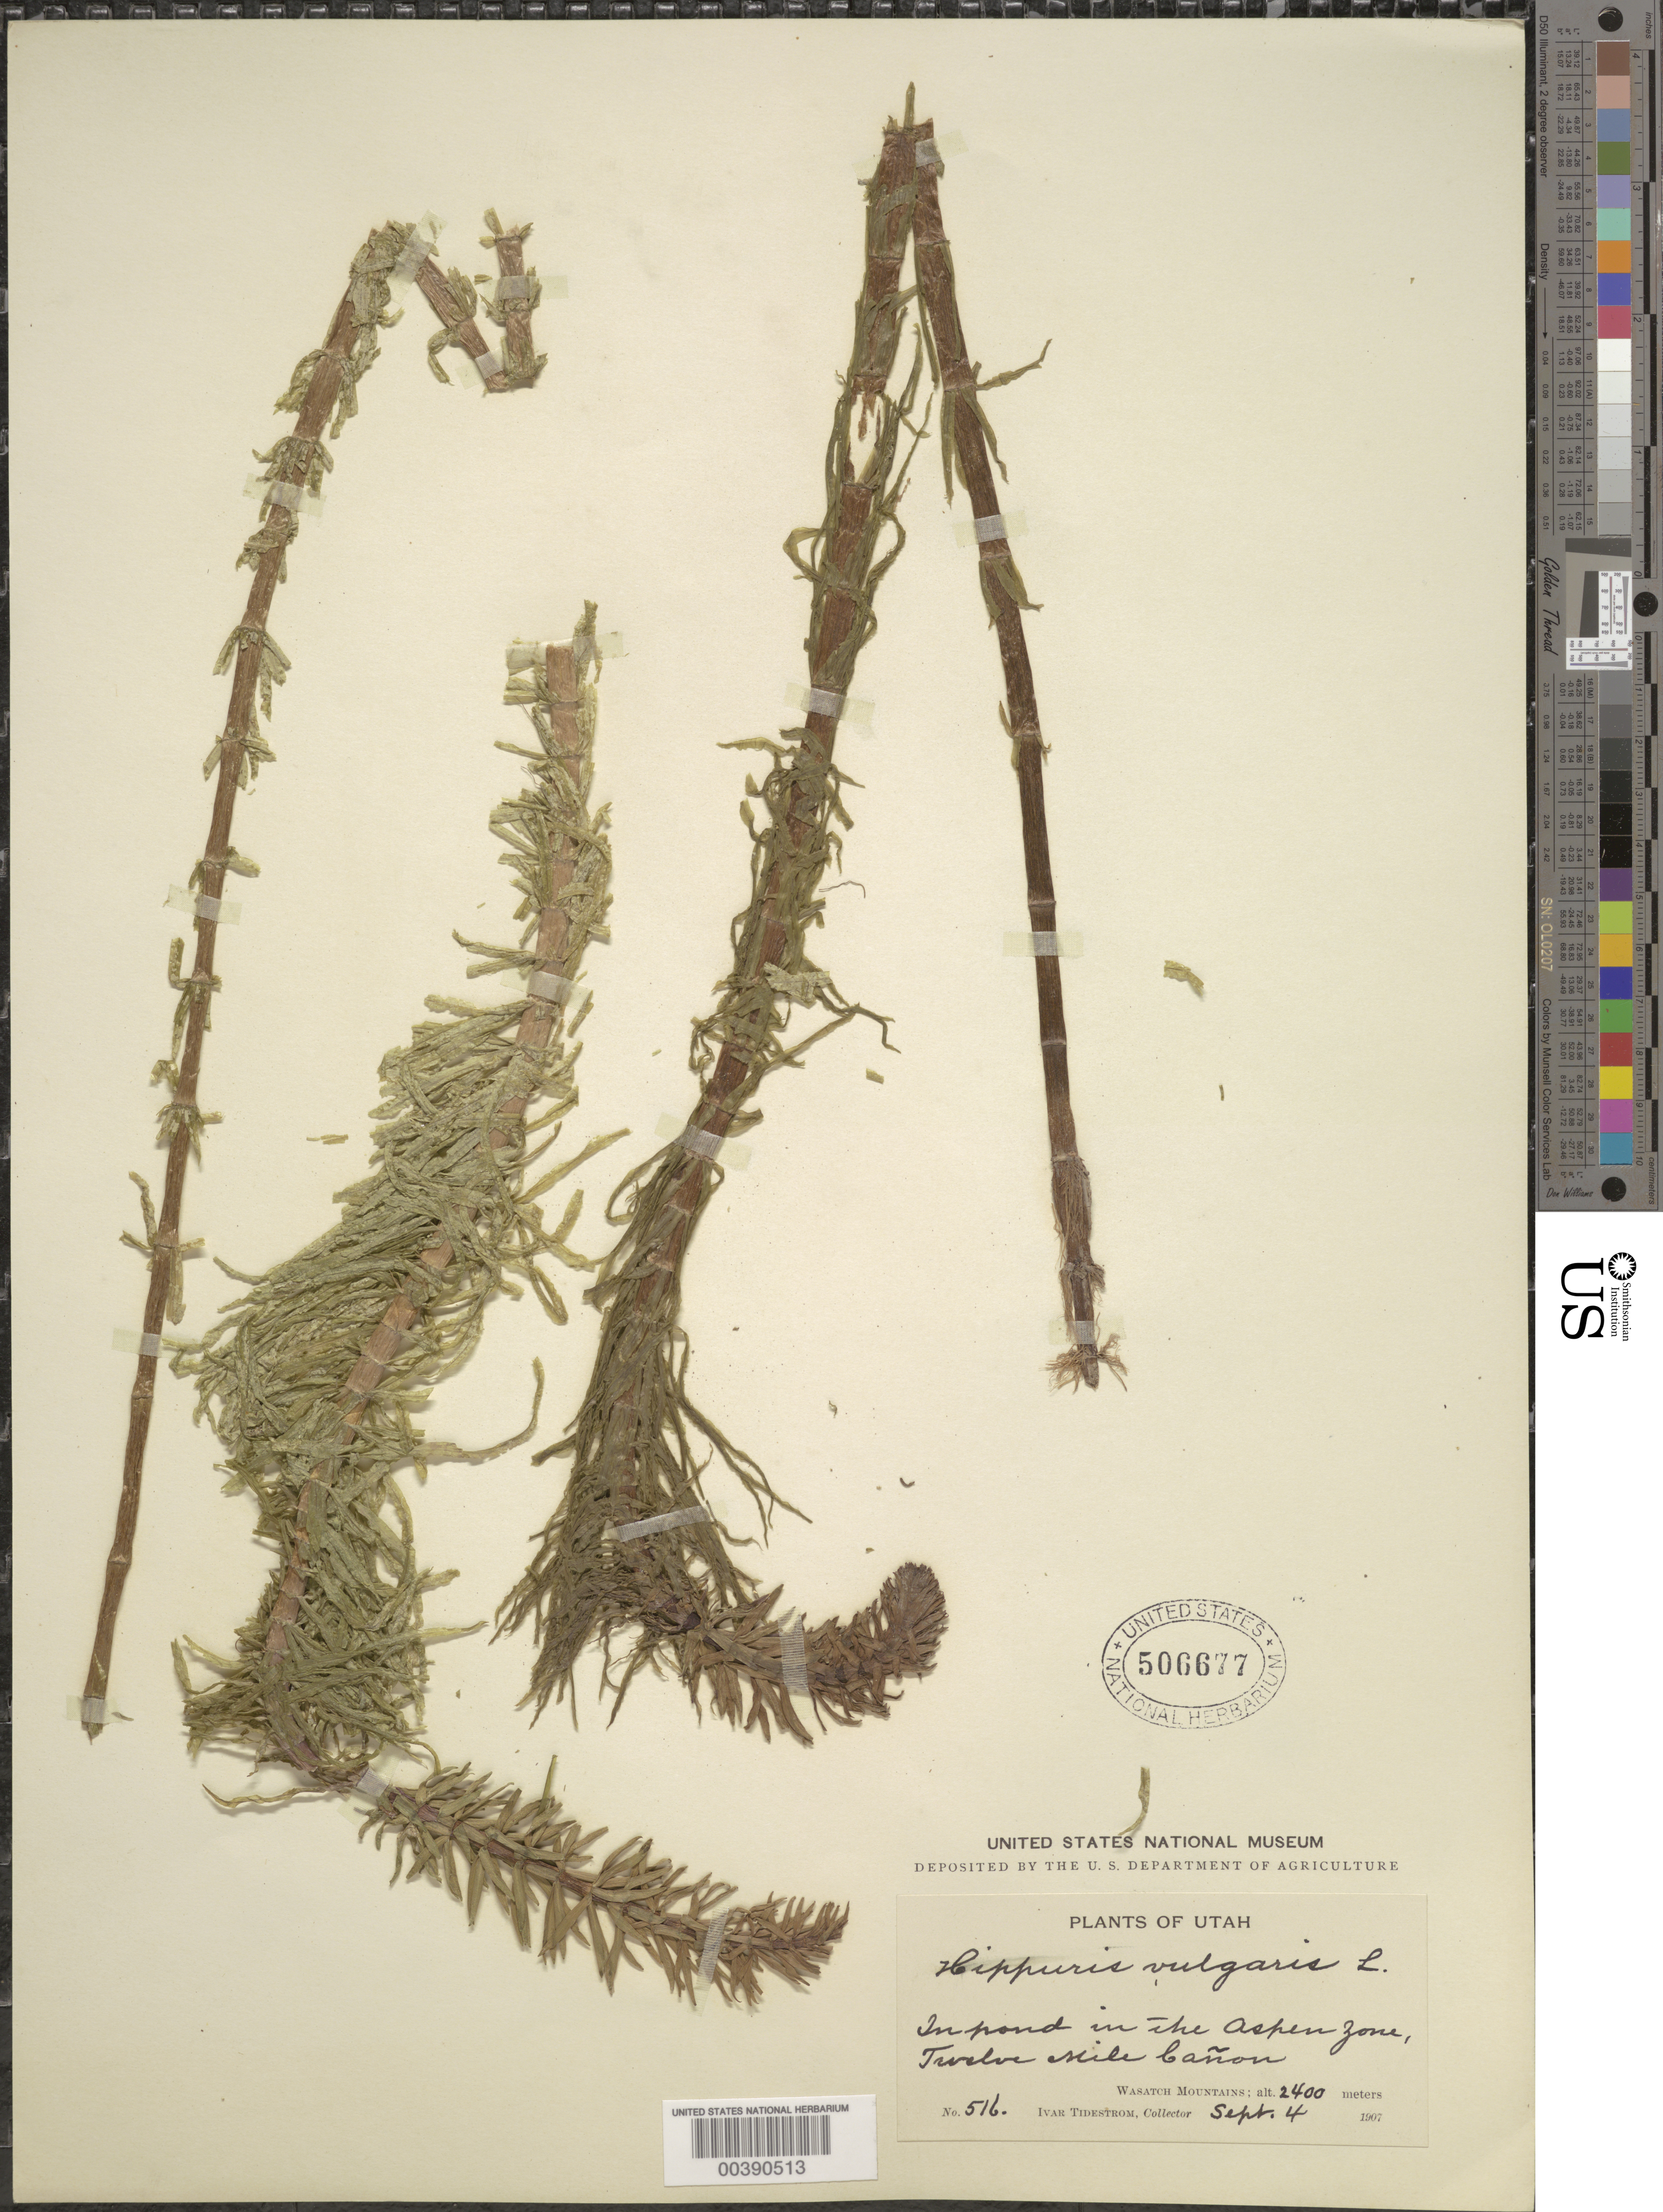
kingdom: Plantae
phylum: Tracheophyta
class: Magnoliopsida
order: Lamiales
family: Plantaginaceae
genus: Hippuris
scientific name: Hippuris vulgaris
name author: L.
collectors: I. F. Tidestrom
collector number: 516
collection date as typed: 04 Sep 1904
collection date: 1904-09-04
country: United States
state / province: Utah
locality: Wasatch mts., twelve mile canyon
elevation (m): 2400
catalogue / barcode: US 506677